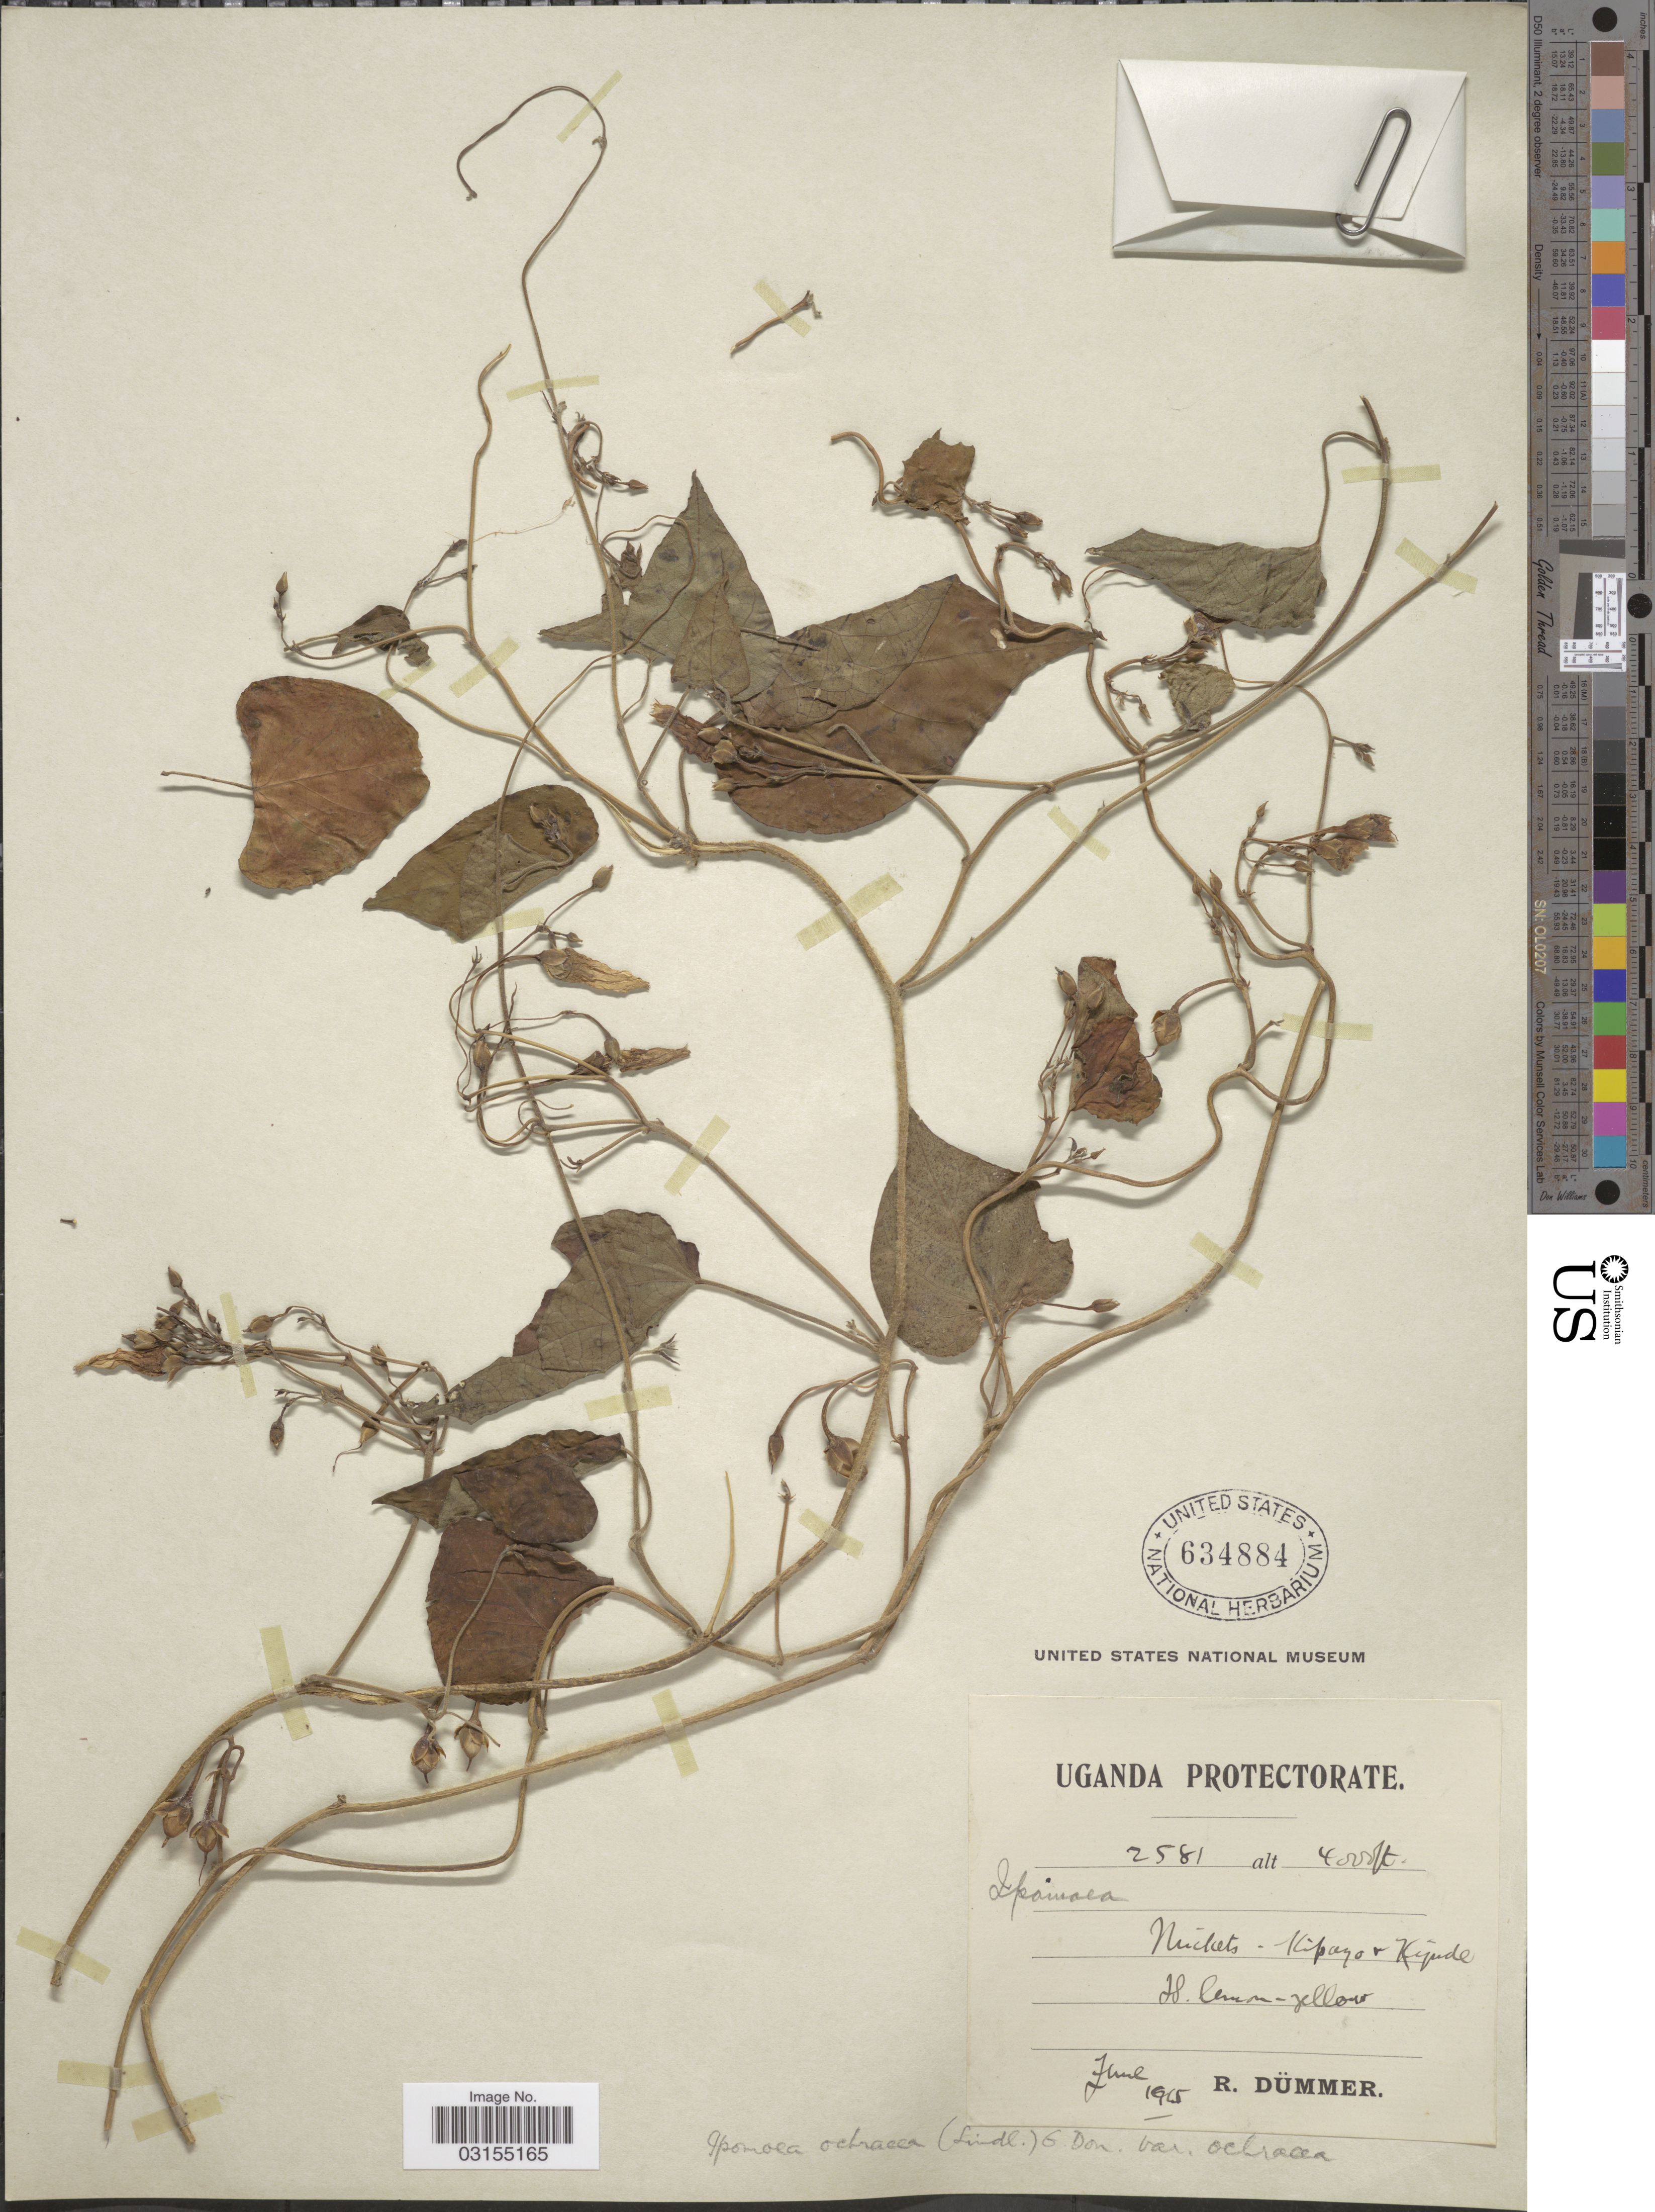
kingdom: Plantae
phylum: Tracheophyta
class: Magnoliopsida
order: Solanales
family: Convolvulaceae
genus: Ipomoea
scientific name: Ipomoea ochracea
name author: (Lindl.) G. Don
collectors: R. A. Dümmer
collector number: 2581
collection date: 1915-06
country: Uganda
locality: Uganda Protectorate. Thickets - Kipayo + Kigude.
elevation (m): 1219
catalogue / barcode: US 634884